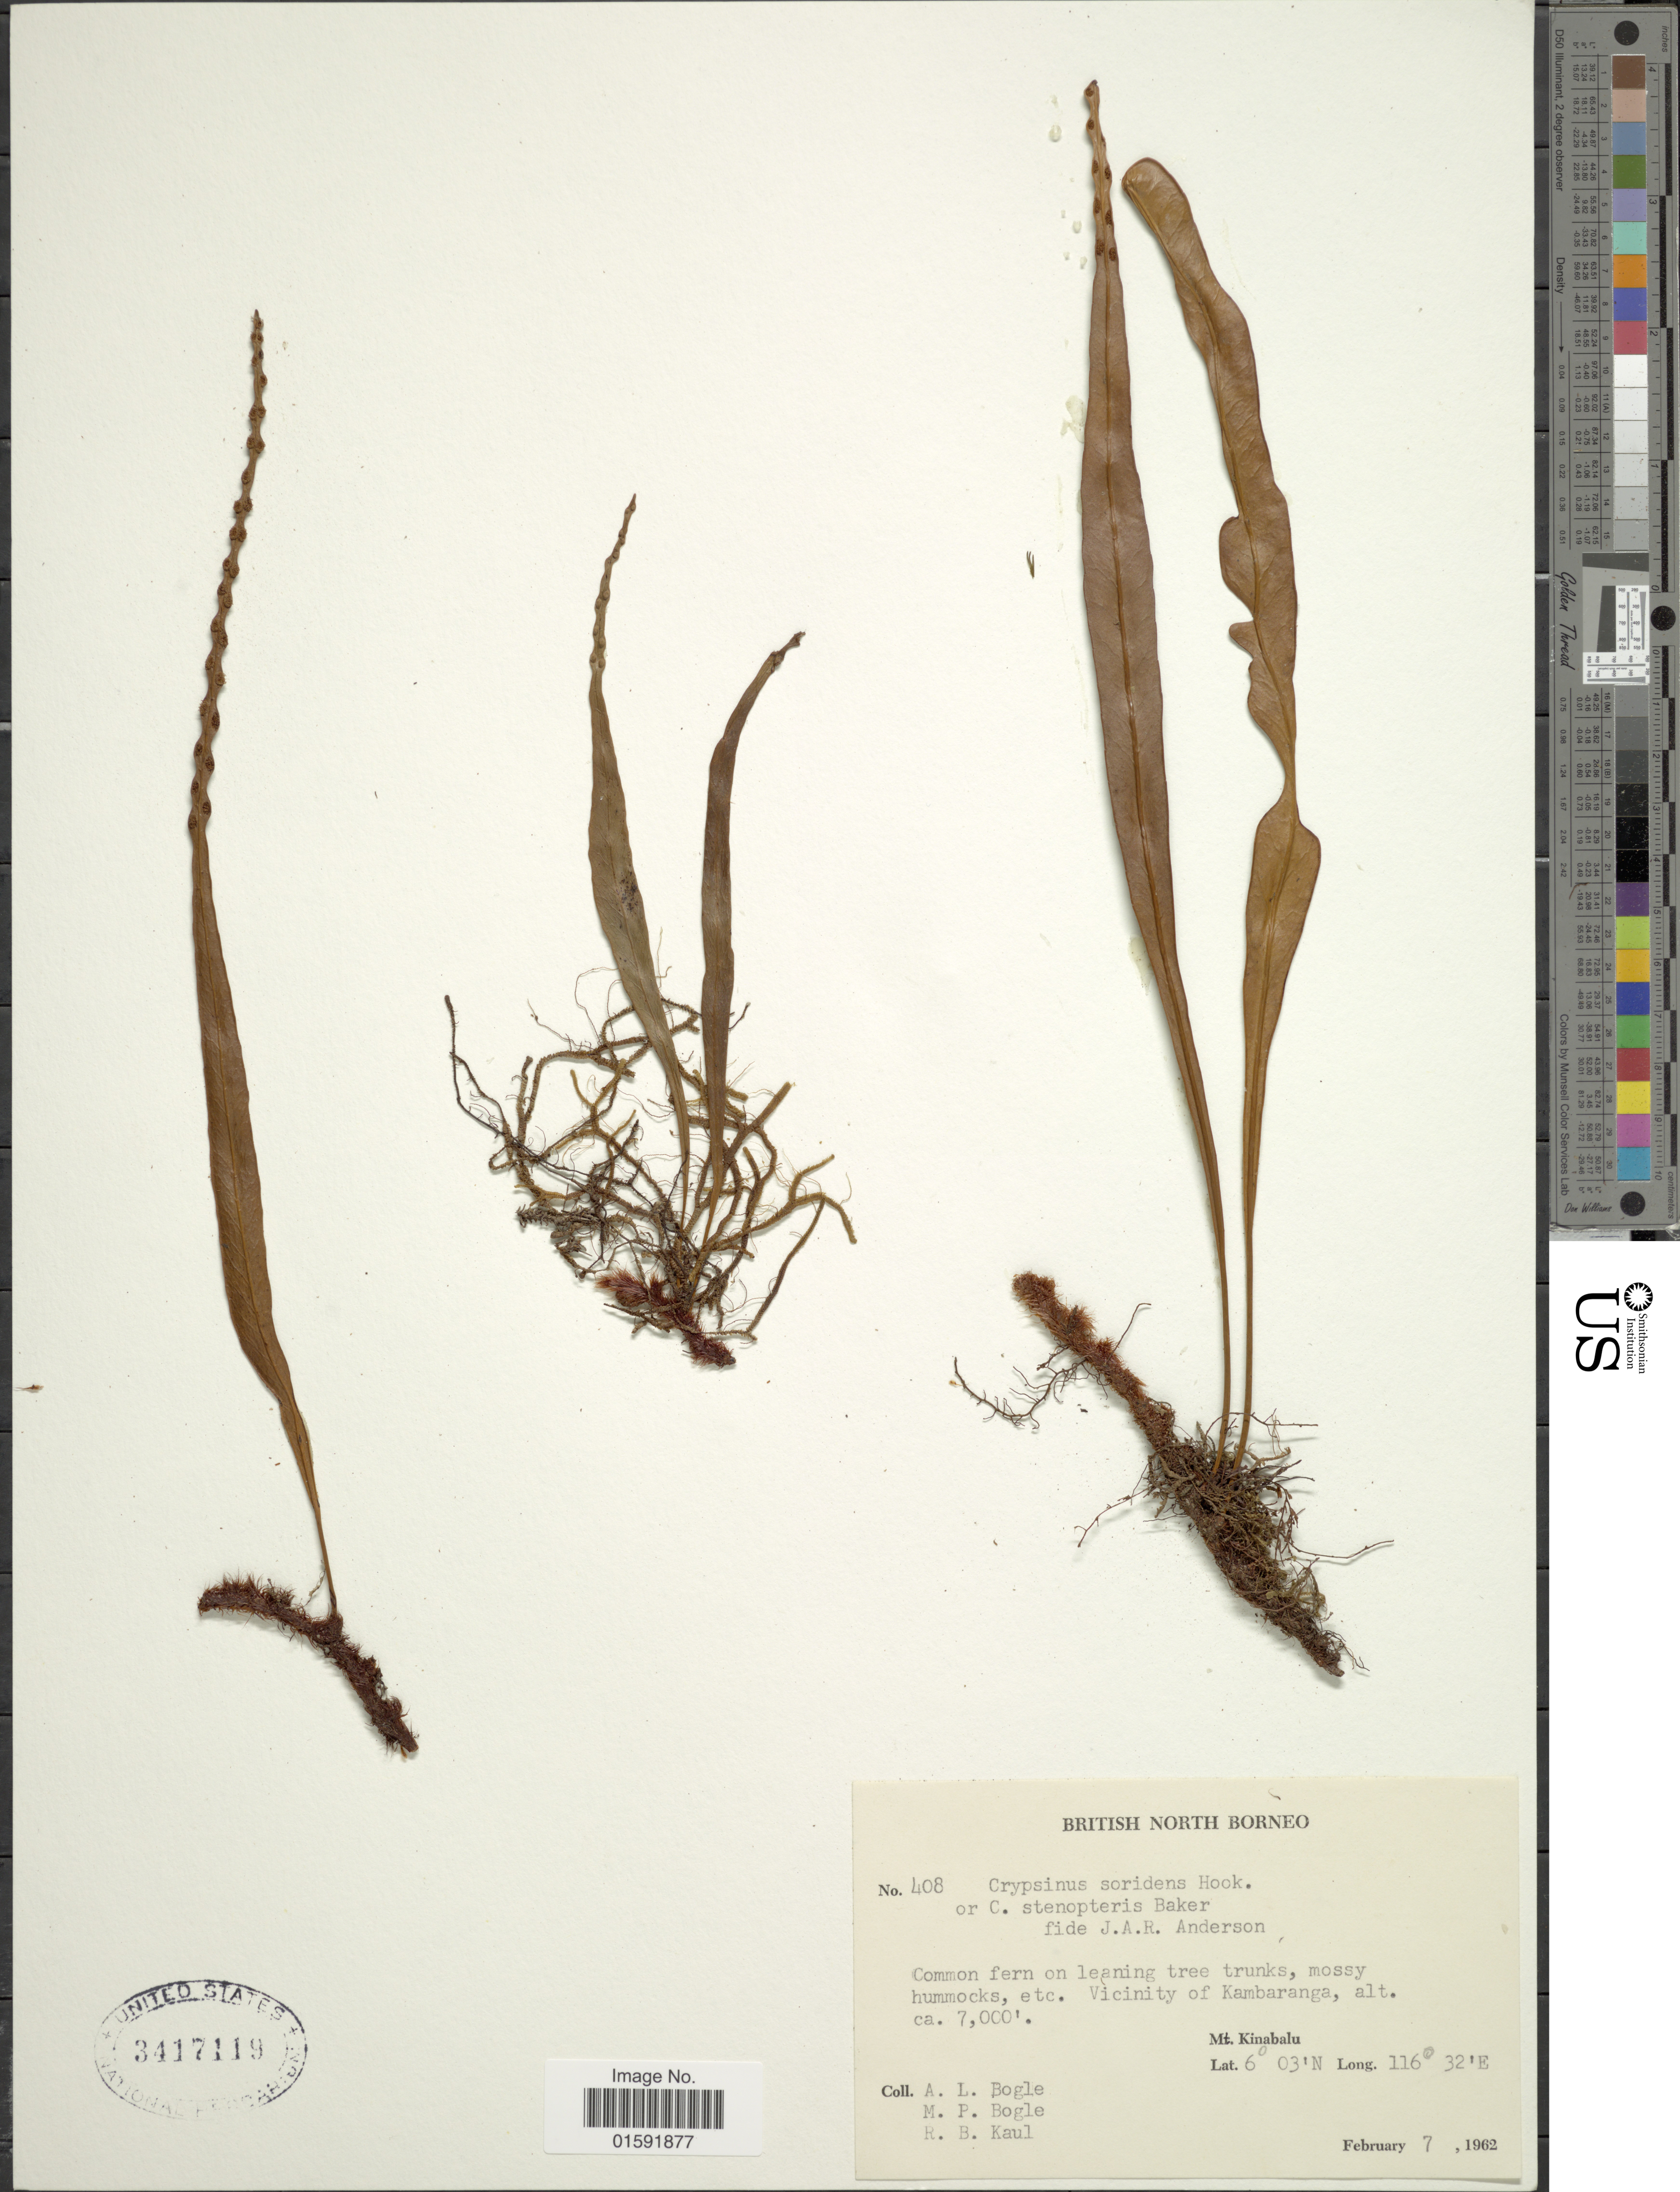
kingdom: Plantae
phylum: Tracheophyta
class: Polypodiopsida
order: Polypodiales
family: Polypodiaceae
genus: Selliguea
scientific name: Selliguea soridens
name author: (Hook.) Hovenkamp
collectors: Bogle, A.L., M. Bogle & R. Kaul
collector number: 408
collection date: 1962-02-07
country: Malaysia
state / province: Sabah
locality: Mt. Kinabalu, British North Borneo, Vicinity of Karbaranga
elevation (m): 2134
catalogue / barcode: US 3417119